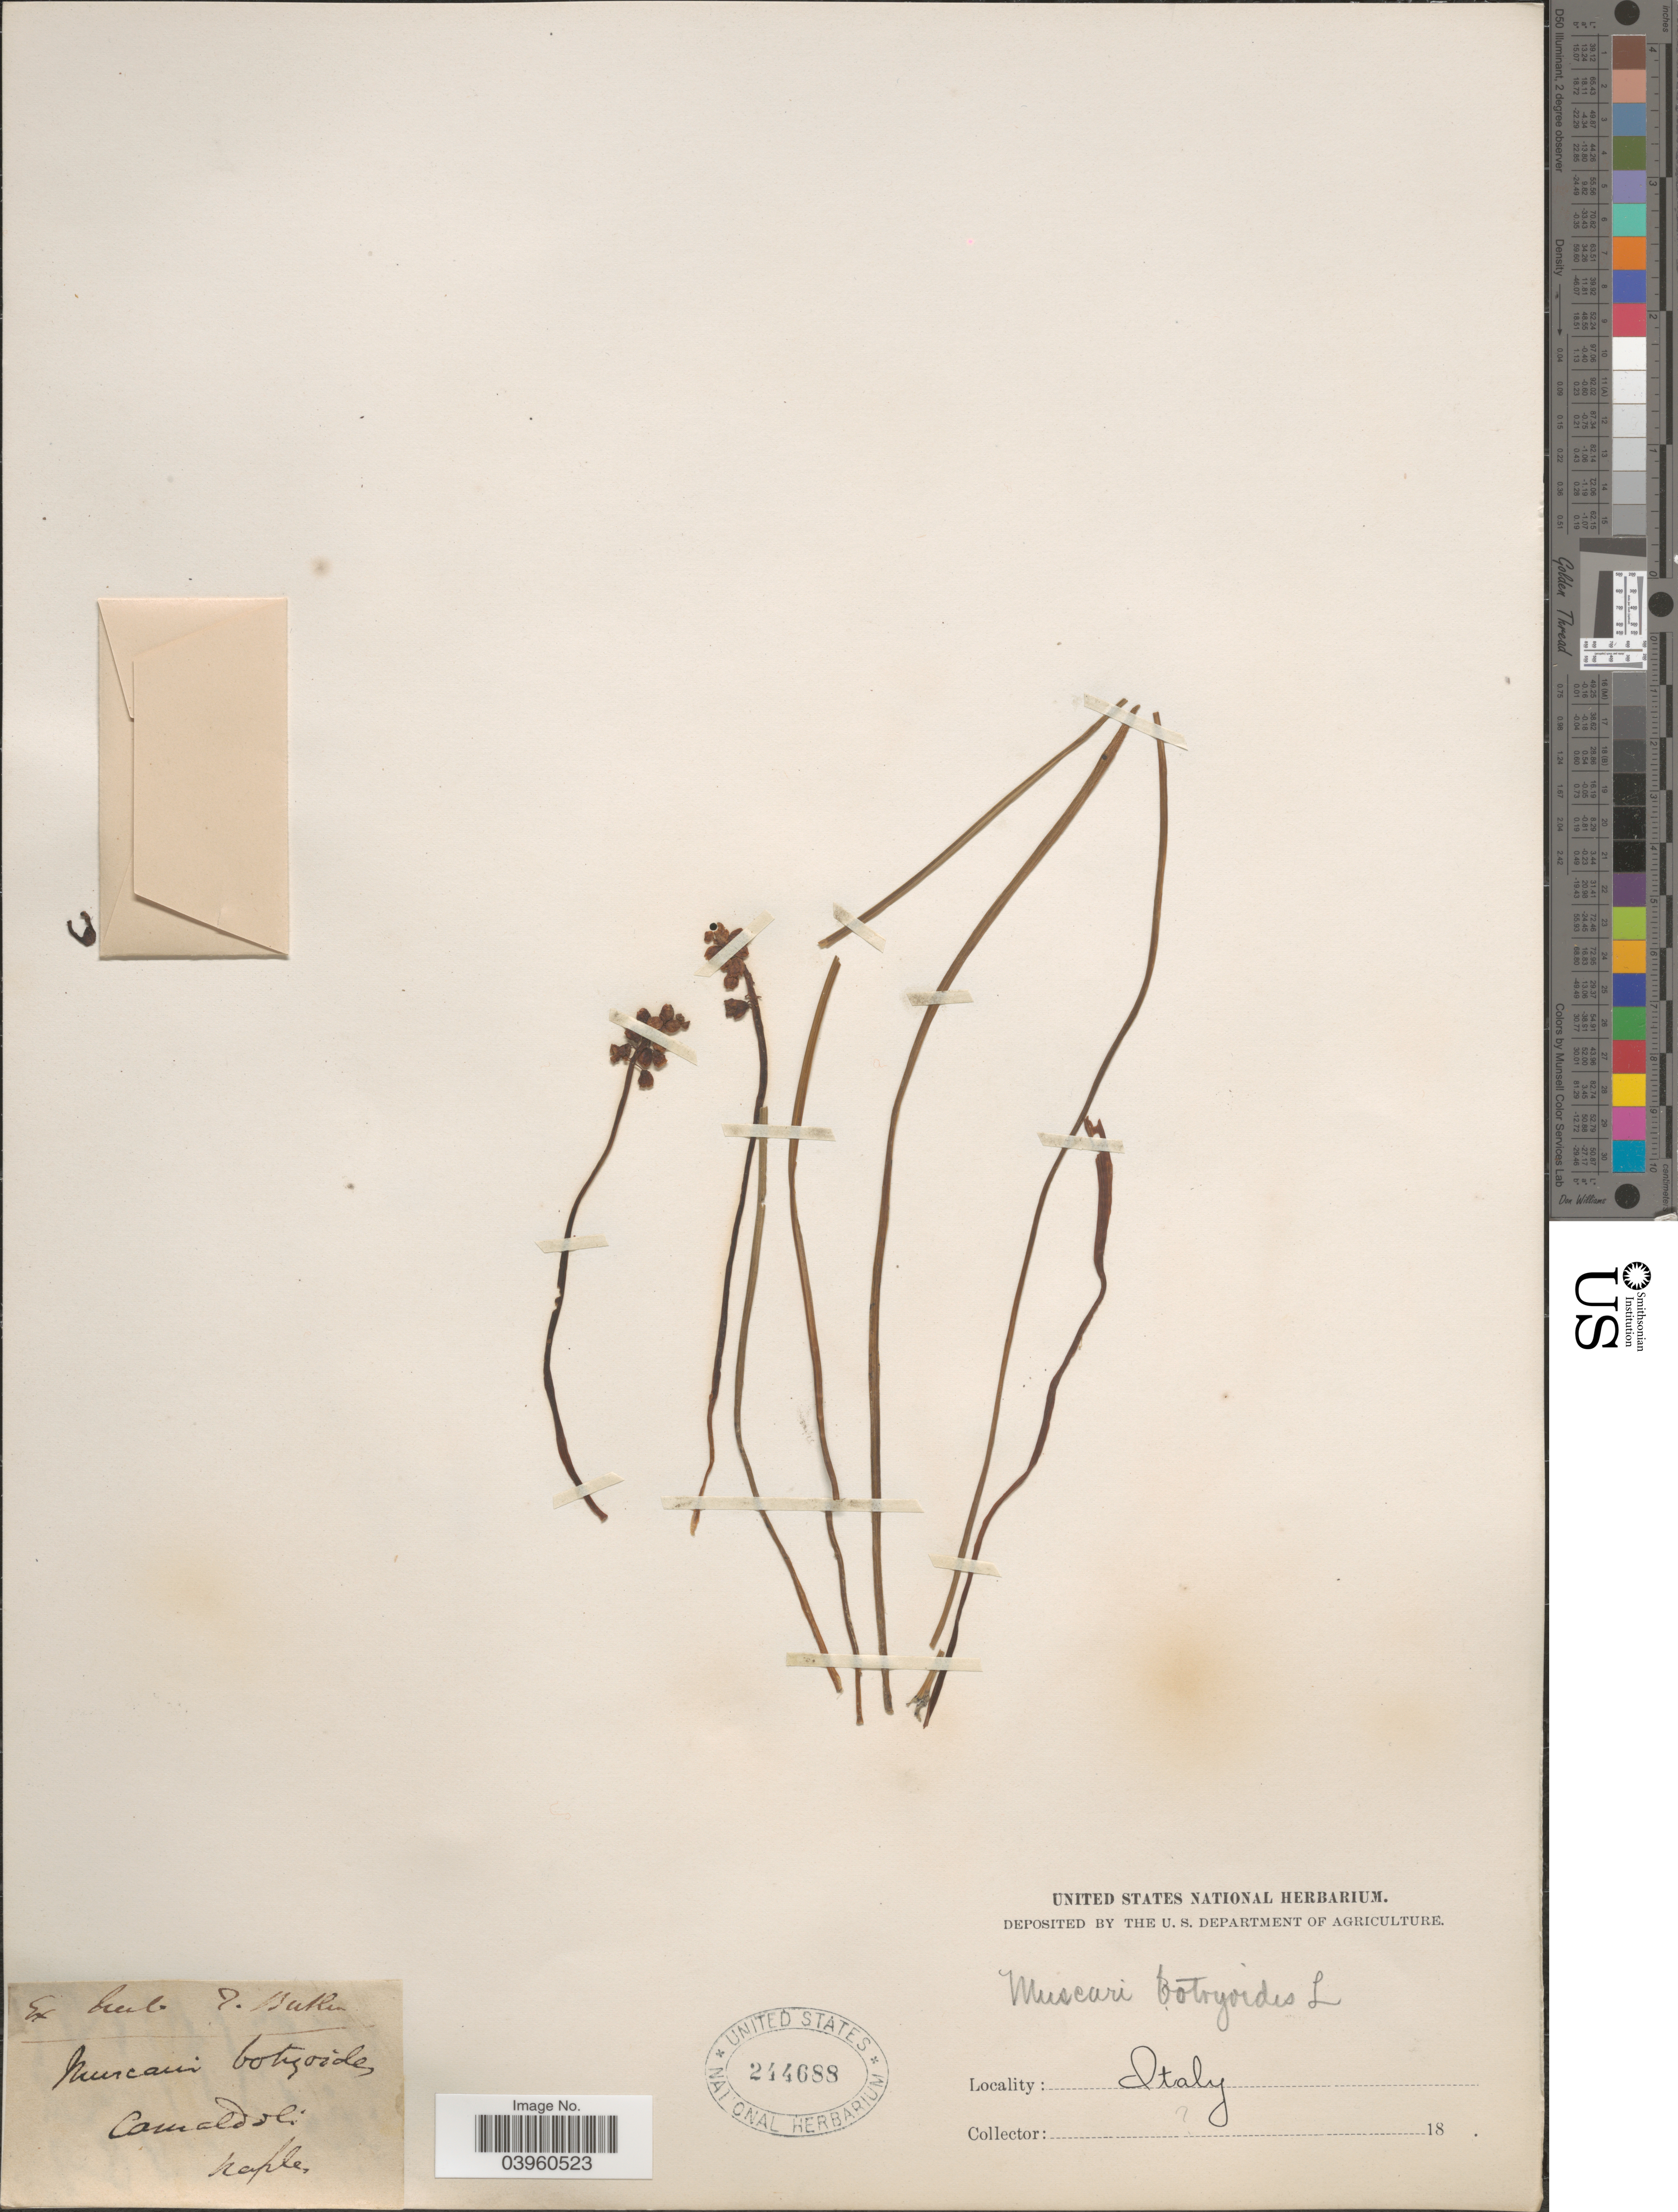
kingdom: Plantae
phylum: Tracheophyta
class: Liliopsida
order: Asparagales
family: Asparagaceae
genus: Muscari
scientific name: Muscari botryoides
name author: (L.) Mill.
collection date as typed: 18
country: Italy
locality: Camaldoli. Naples.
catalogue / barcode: US 244688